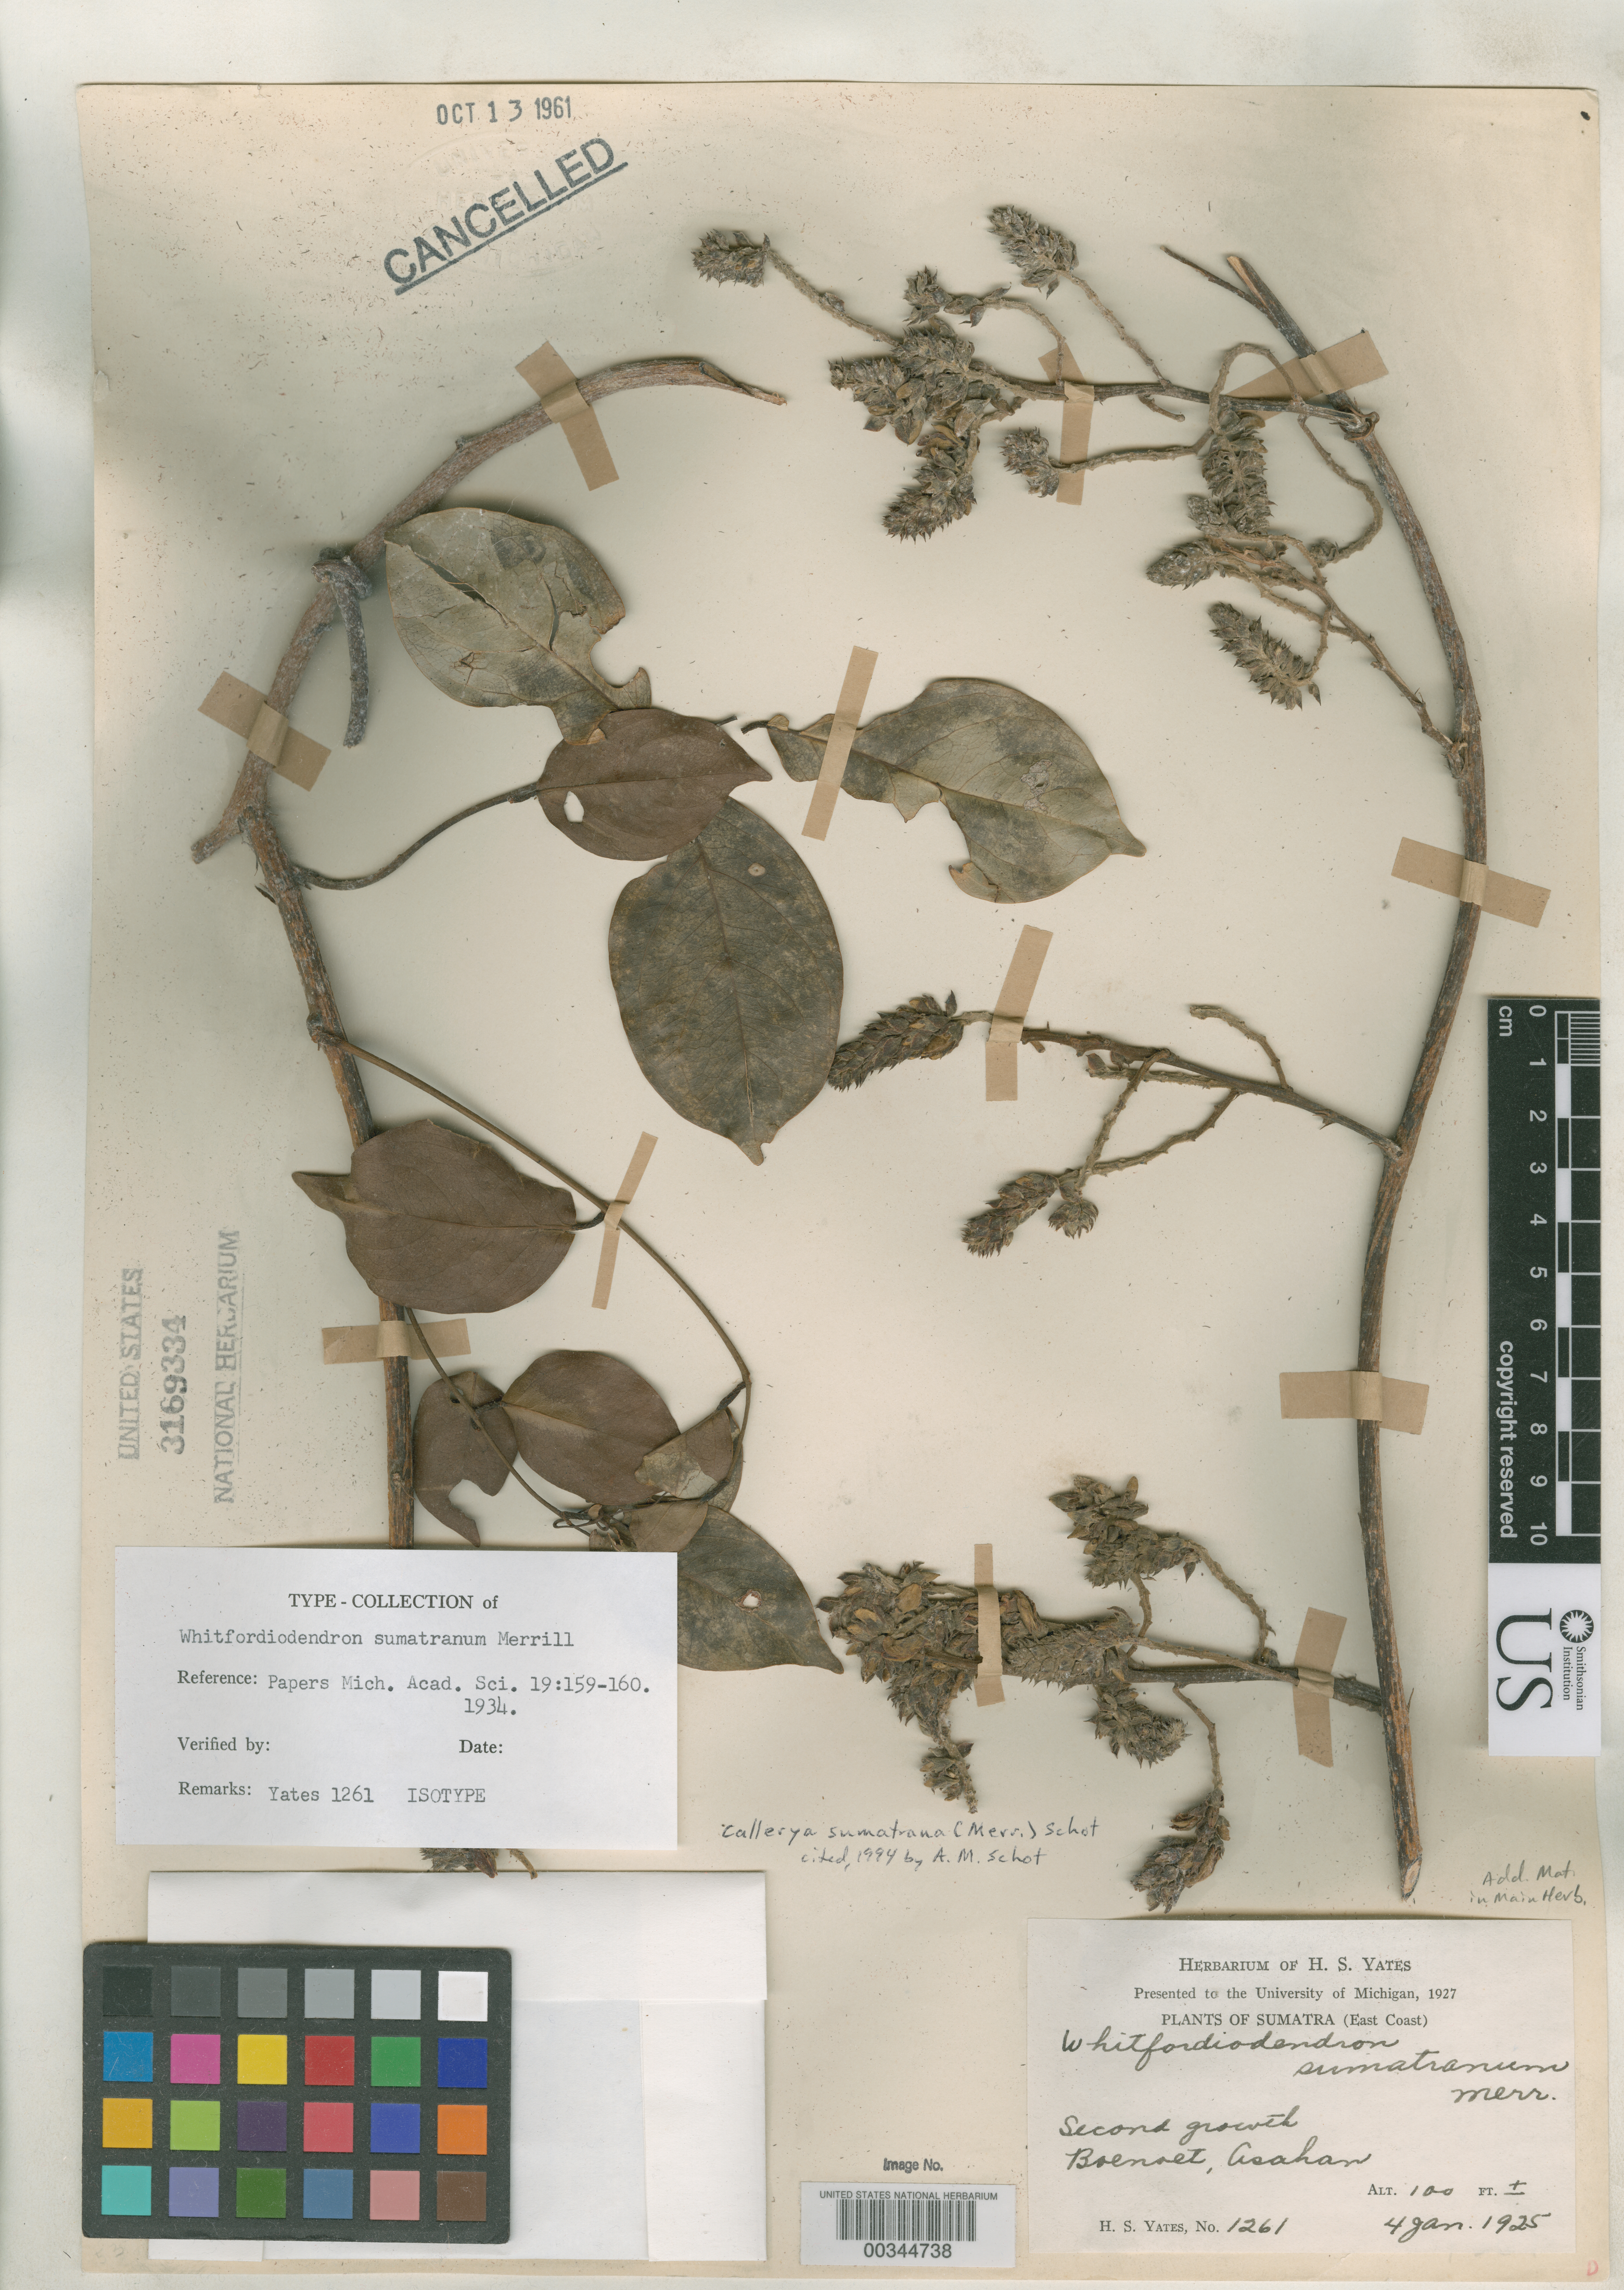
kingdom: Plantae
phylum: Tracheophyta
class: Magnoliopsida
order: Fabales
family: Fabaceae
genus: Whitfordiodendron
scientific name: Whitfordiodendron sumatranum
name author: Merr.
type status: Isotype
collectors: H. S. Yates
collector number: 1261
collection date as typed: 04 Jan 1925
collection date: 1925-01-04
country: Indonesia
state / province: Sumatra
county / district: Sumatera Utara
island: Sumatra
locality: East coast, Boenoet, Asahan.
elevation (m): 30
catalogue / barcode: US 3169334